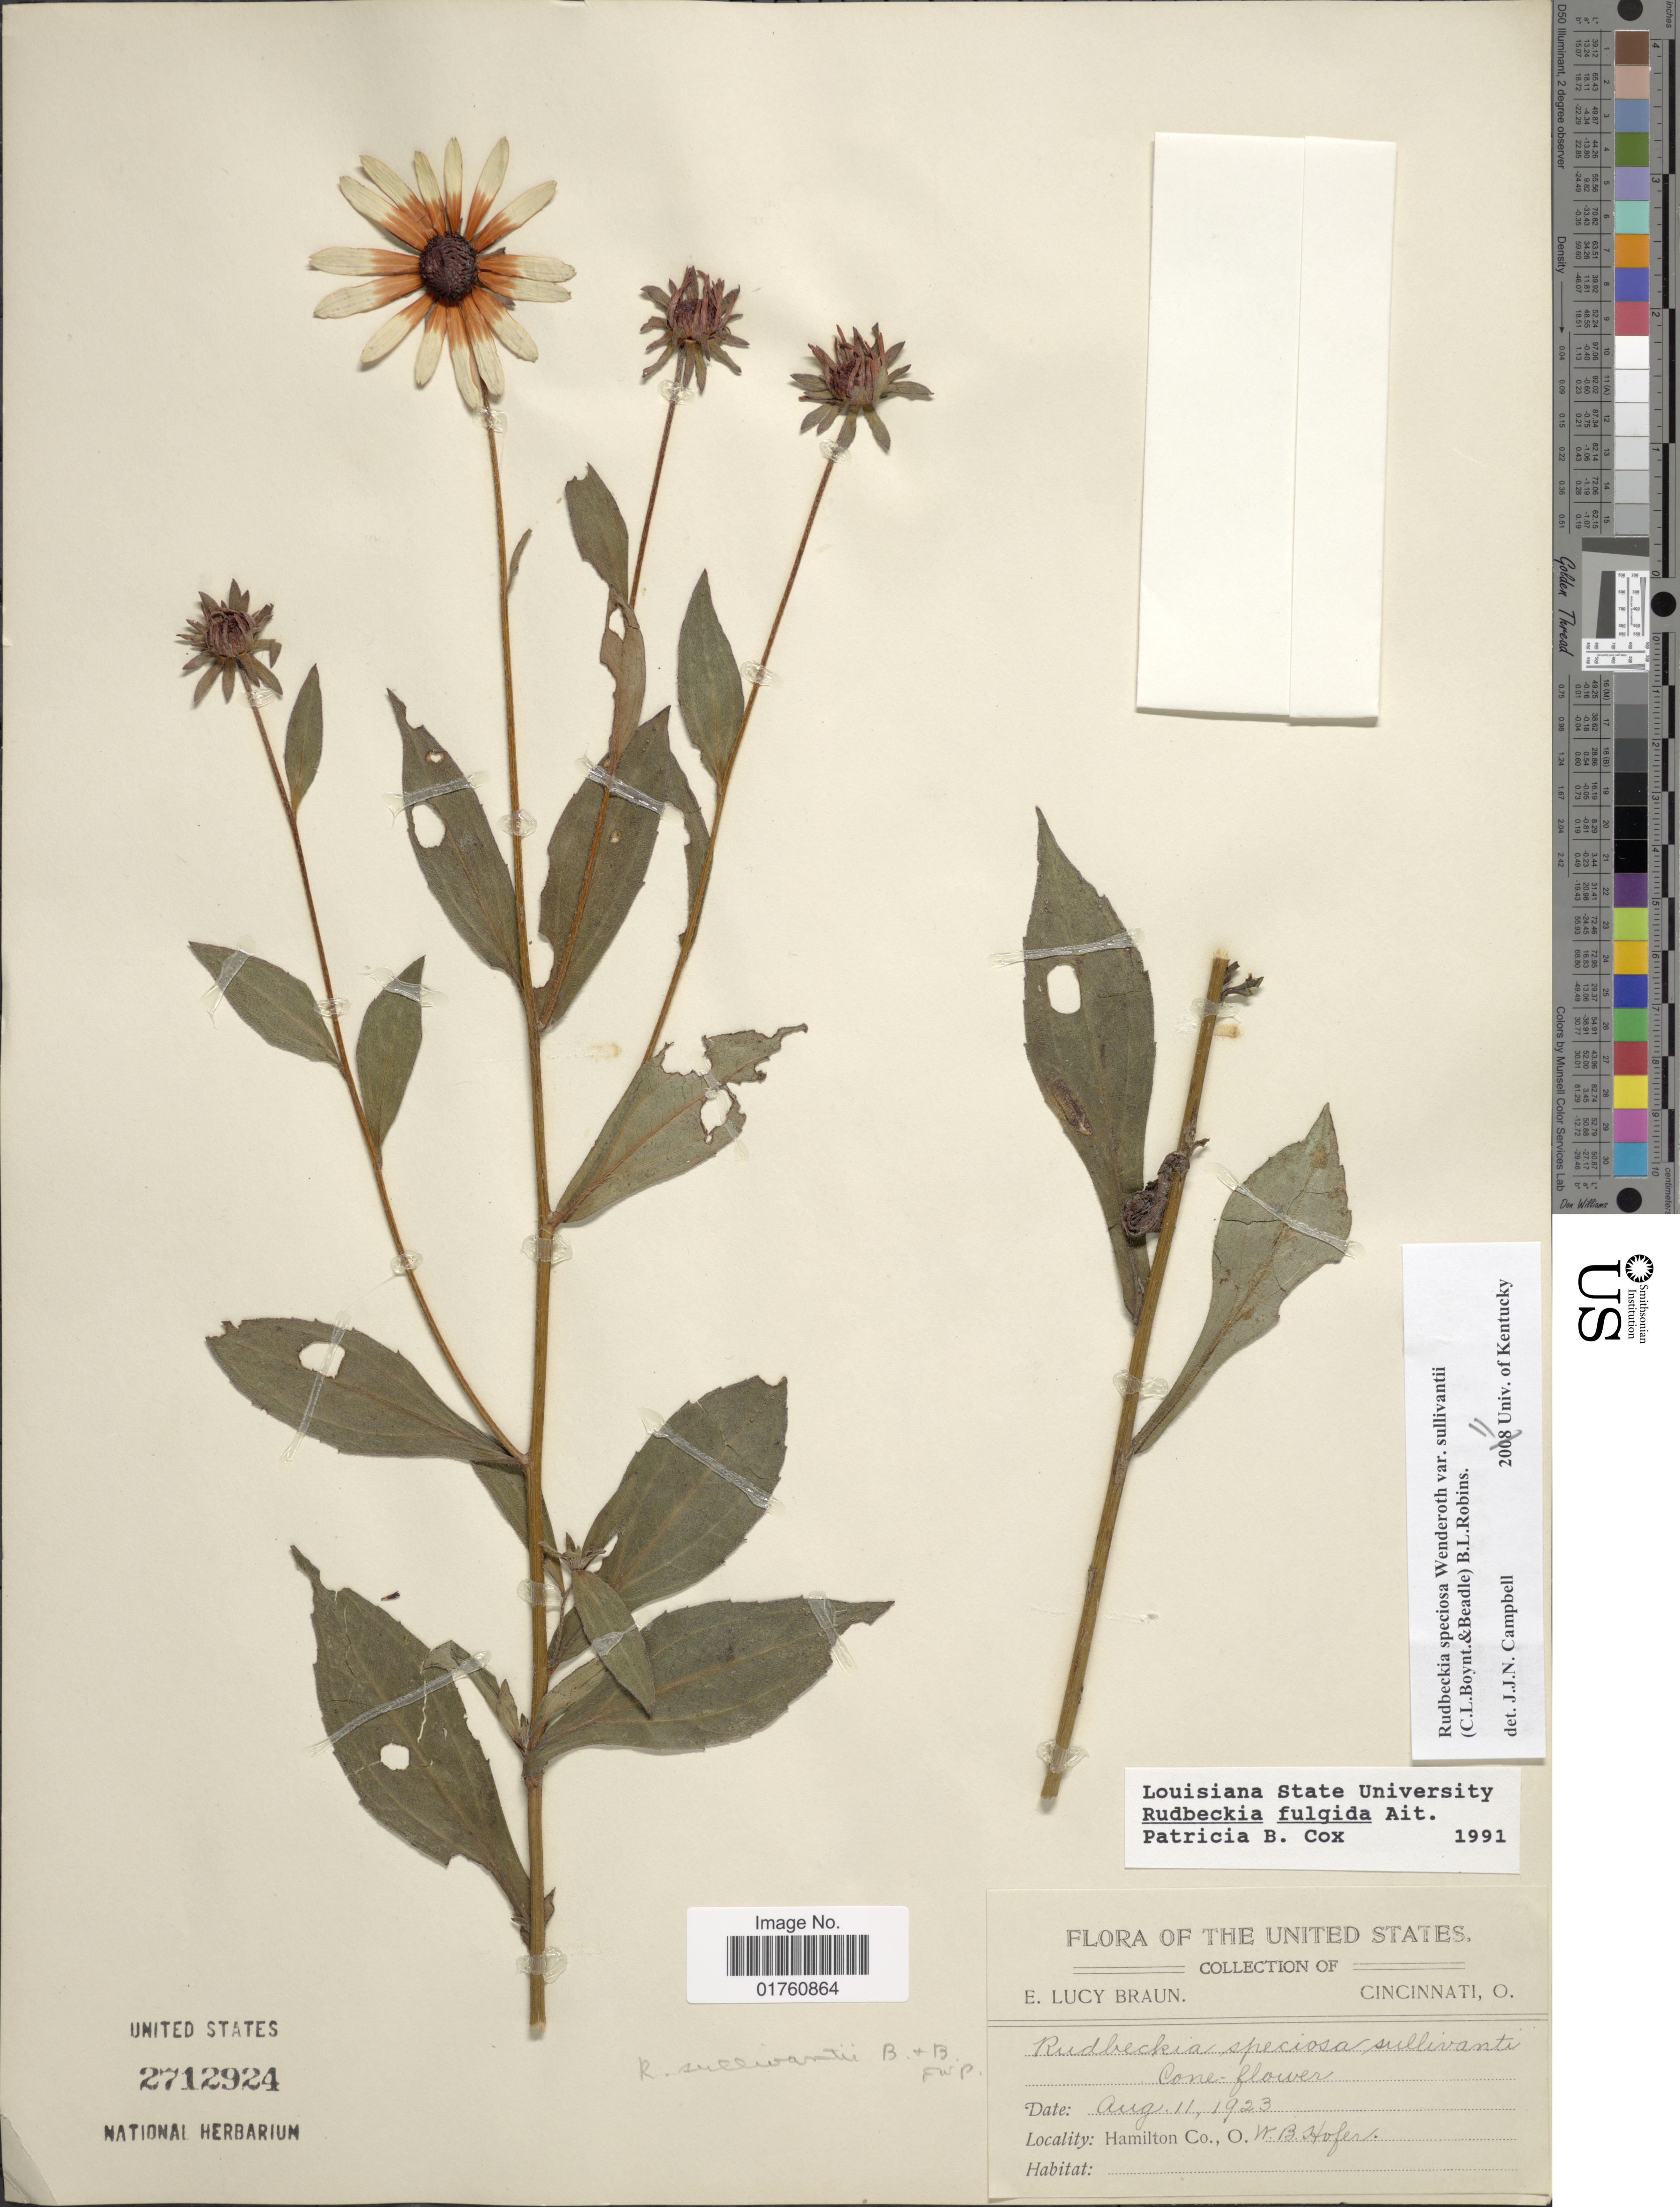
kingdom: Plantae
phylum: Tracheophyta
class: Magnoliopsida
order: Asterales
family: Asteraceae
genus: Rudbeckia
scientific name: Rudbeckia fulgida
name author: Aiton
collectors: E. L. Braun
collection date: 1923-08-11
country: United States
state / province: Ohio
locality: Hamilton Co., O. W.B. Hofer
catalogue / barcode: US 2712924